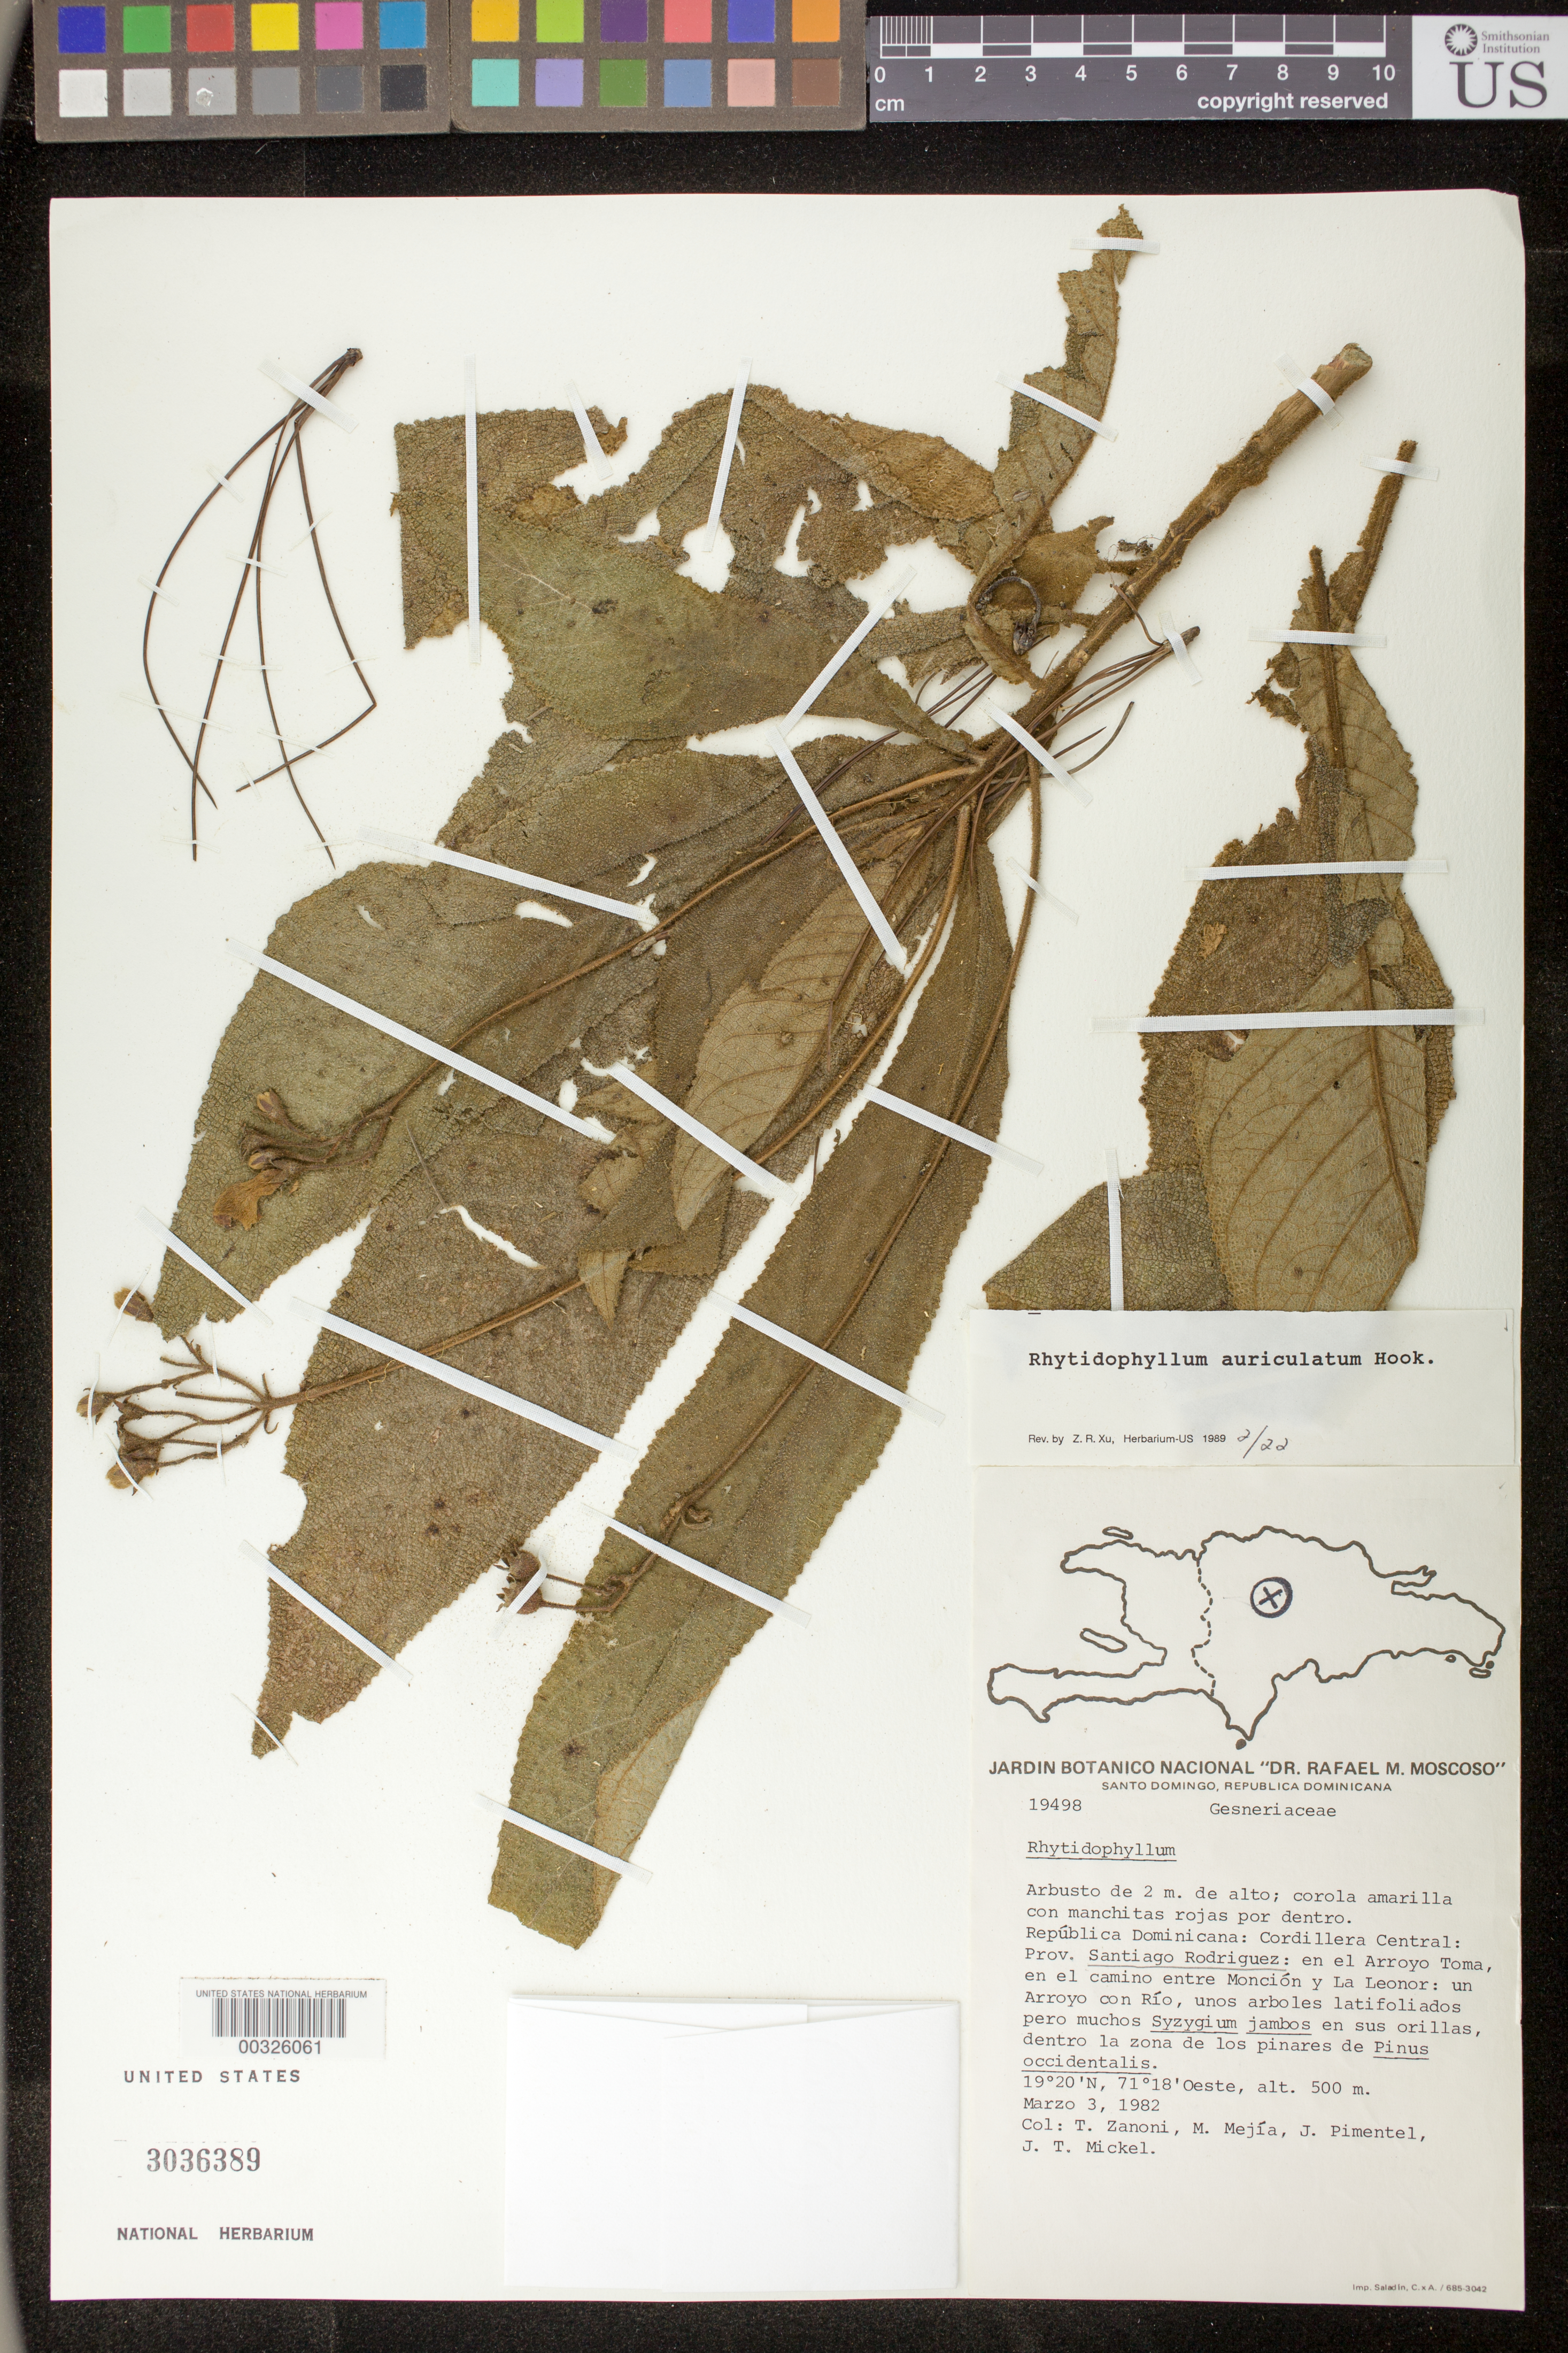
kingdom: Plantae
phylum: Tracheophyta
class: Magnoliopsida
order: Lamiales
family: Gesneriaceae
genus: Rhytidophyllum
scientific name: Rhytidophyllum auriculatum var. angustatum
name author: Urb.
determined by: Skog, Laurence E.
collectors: T. A. Zanoni, M. Mejia, J. Pimentel & J. T. Mickel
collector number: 19498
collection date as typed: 03 Mar 1982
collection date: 1982-03-03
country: Dominican Republic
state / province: Santiago Rodríguez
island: Hispaniola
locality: Cordillera Central: en el Arroyo Toma, en el camino entre Monción y La Leonor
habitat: Un Arroyo con Río, unos árboles latifoliados pero muchos Syzygium jambos en sus orillas, dentro la zona de los pinares de Pinus occidentalis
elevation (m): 500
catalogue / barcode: US 3036389